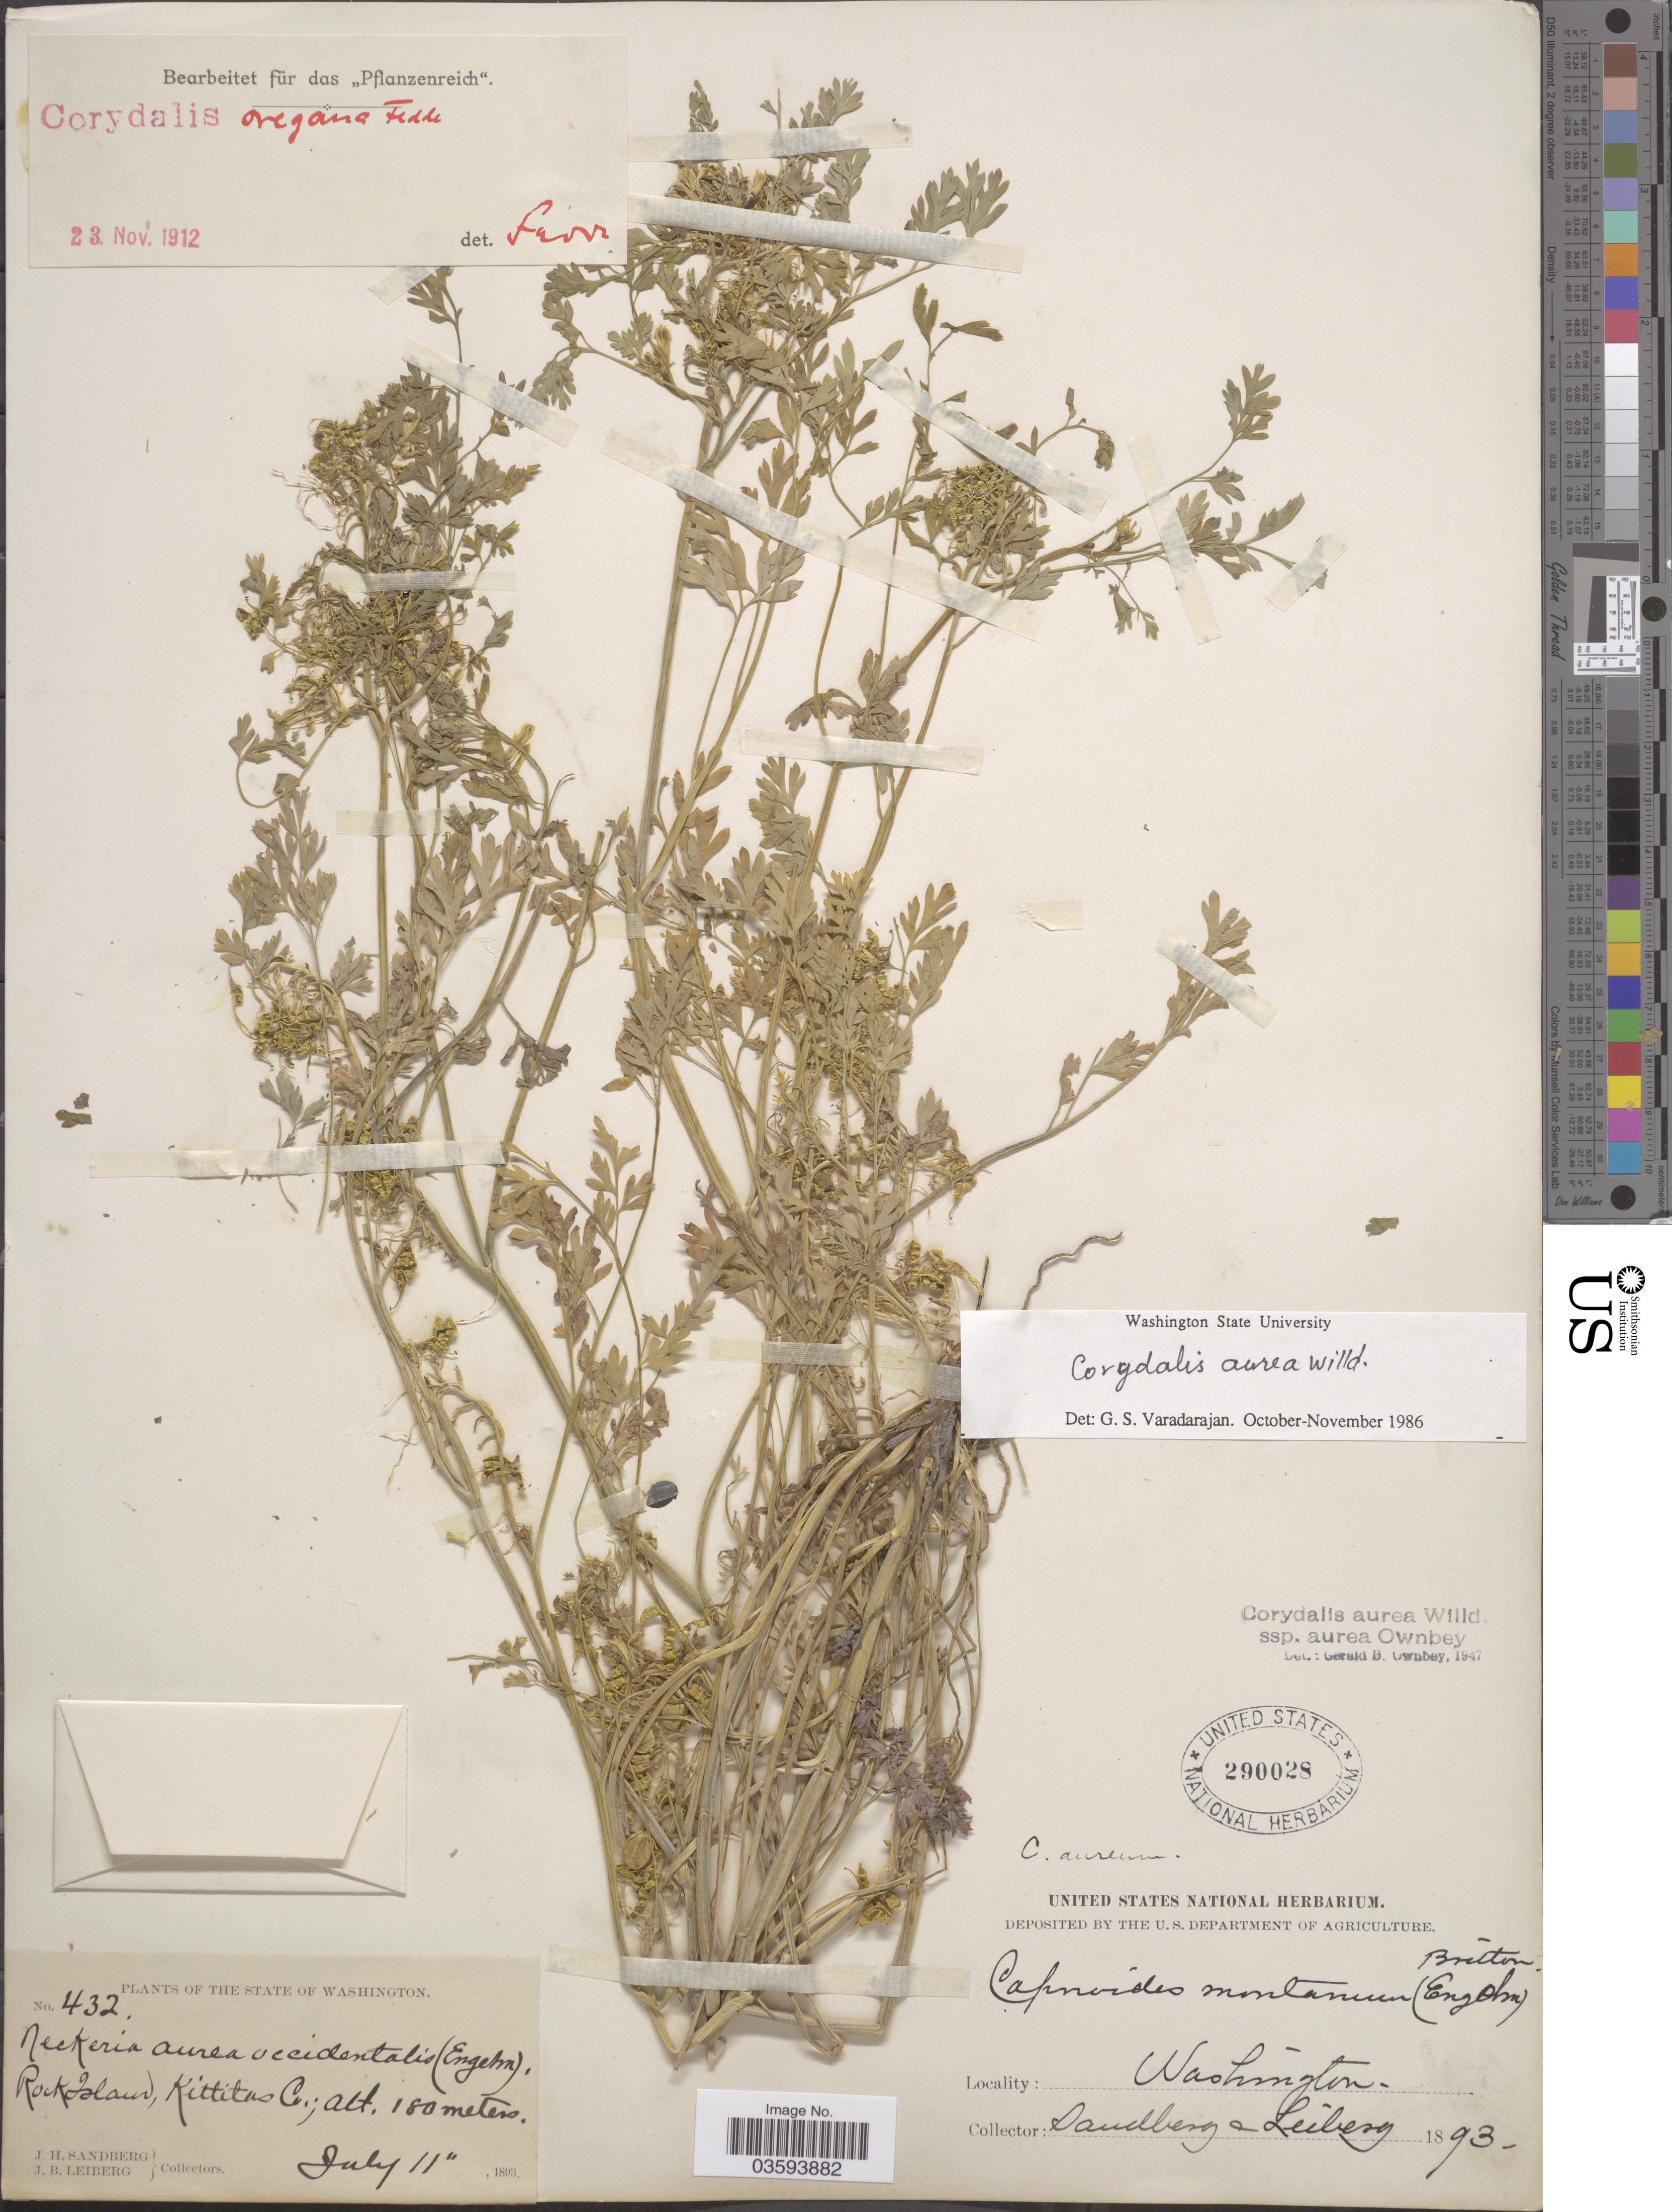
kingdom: Plantae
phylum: Tracheophyta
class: Magnoliopsida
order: Ranunculales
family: Papaveraceae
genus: Corydalis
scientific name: Corydalis aurea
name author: Willd.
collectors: J. H. Sandberg & J. B. Leiberg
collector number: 432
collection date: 1893-07-11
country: United States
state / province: Washington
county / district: Kittitas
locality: Rock Island, Kittitas Co.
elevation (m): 180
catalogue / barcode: US 290028